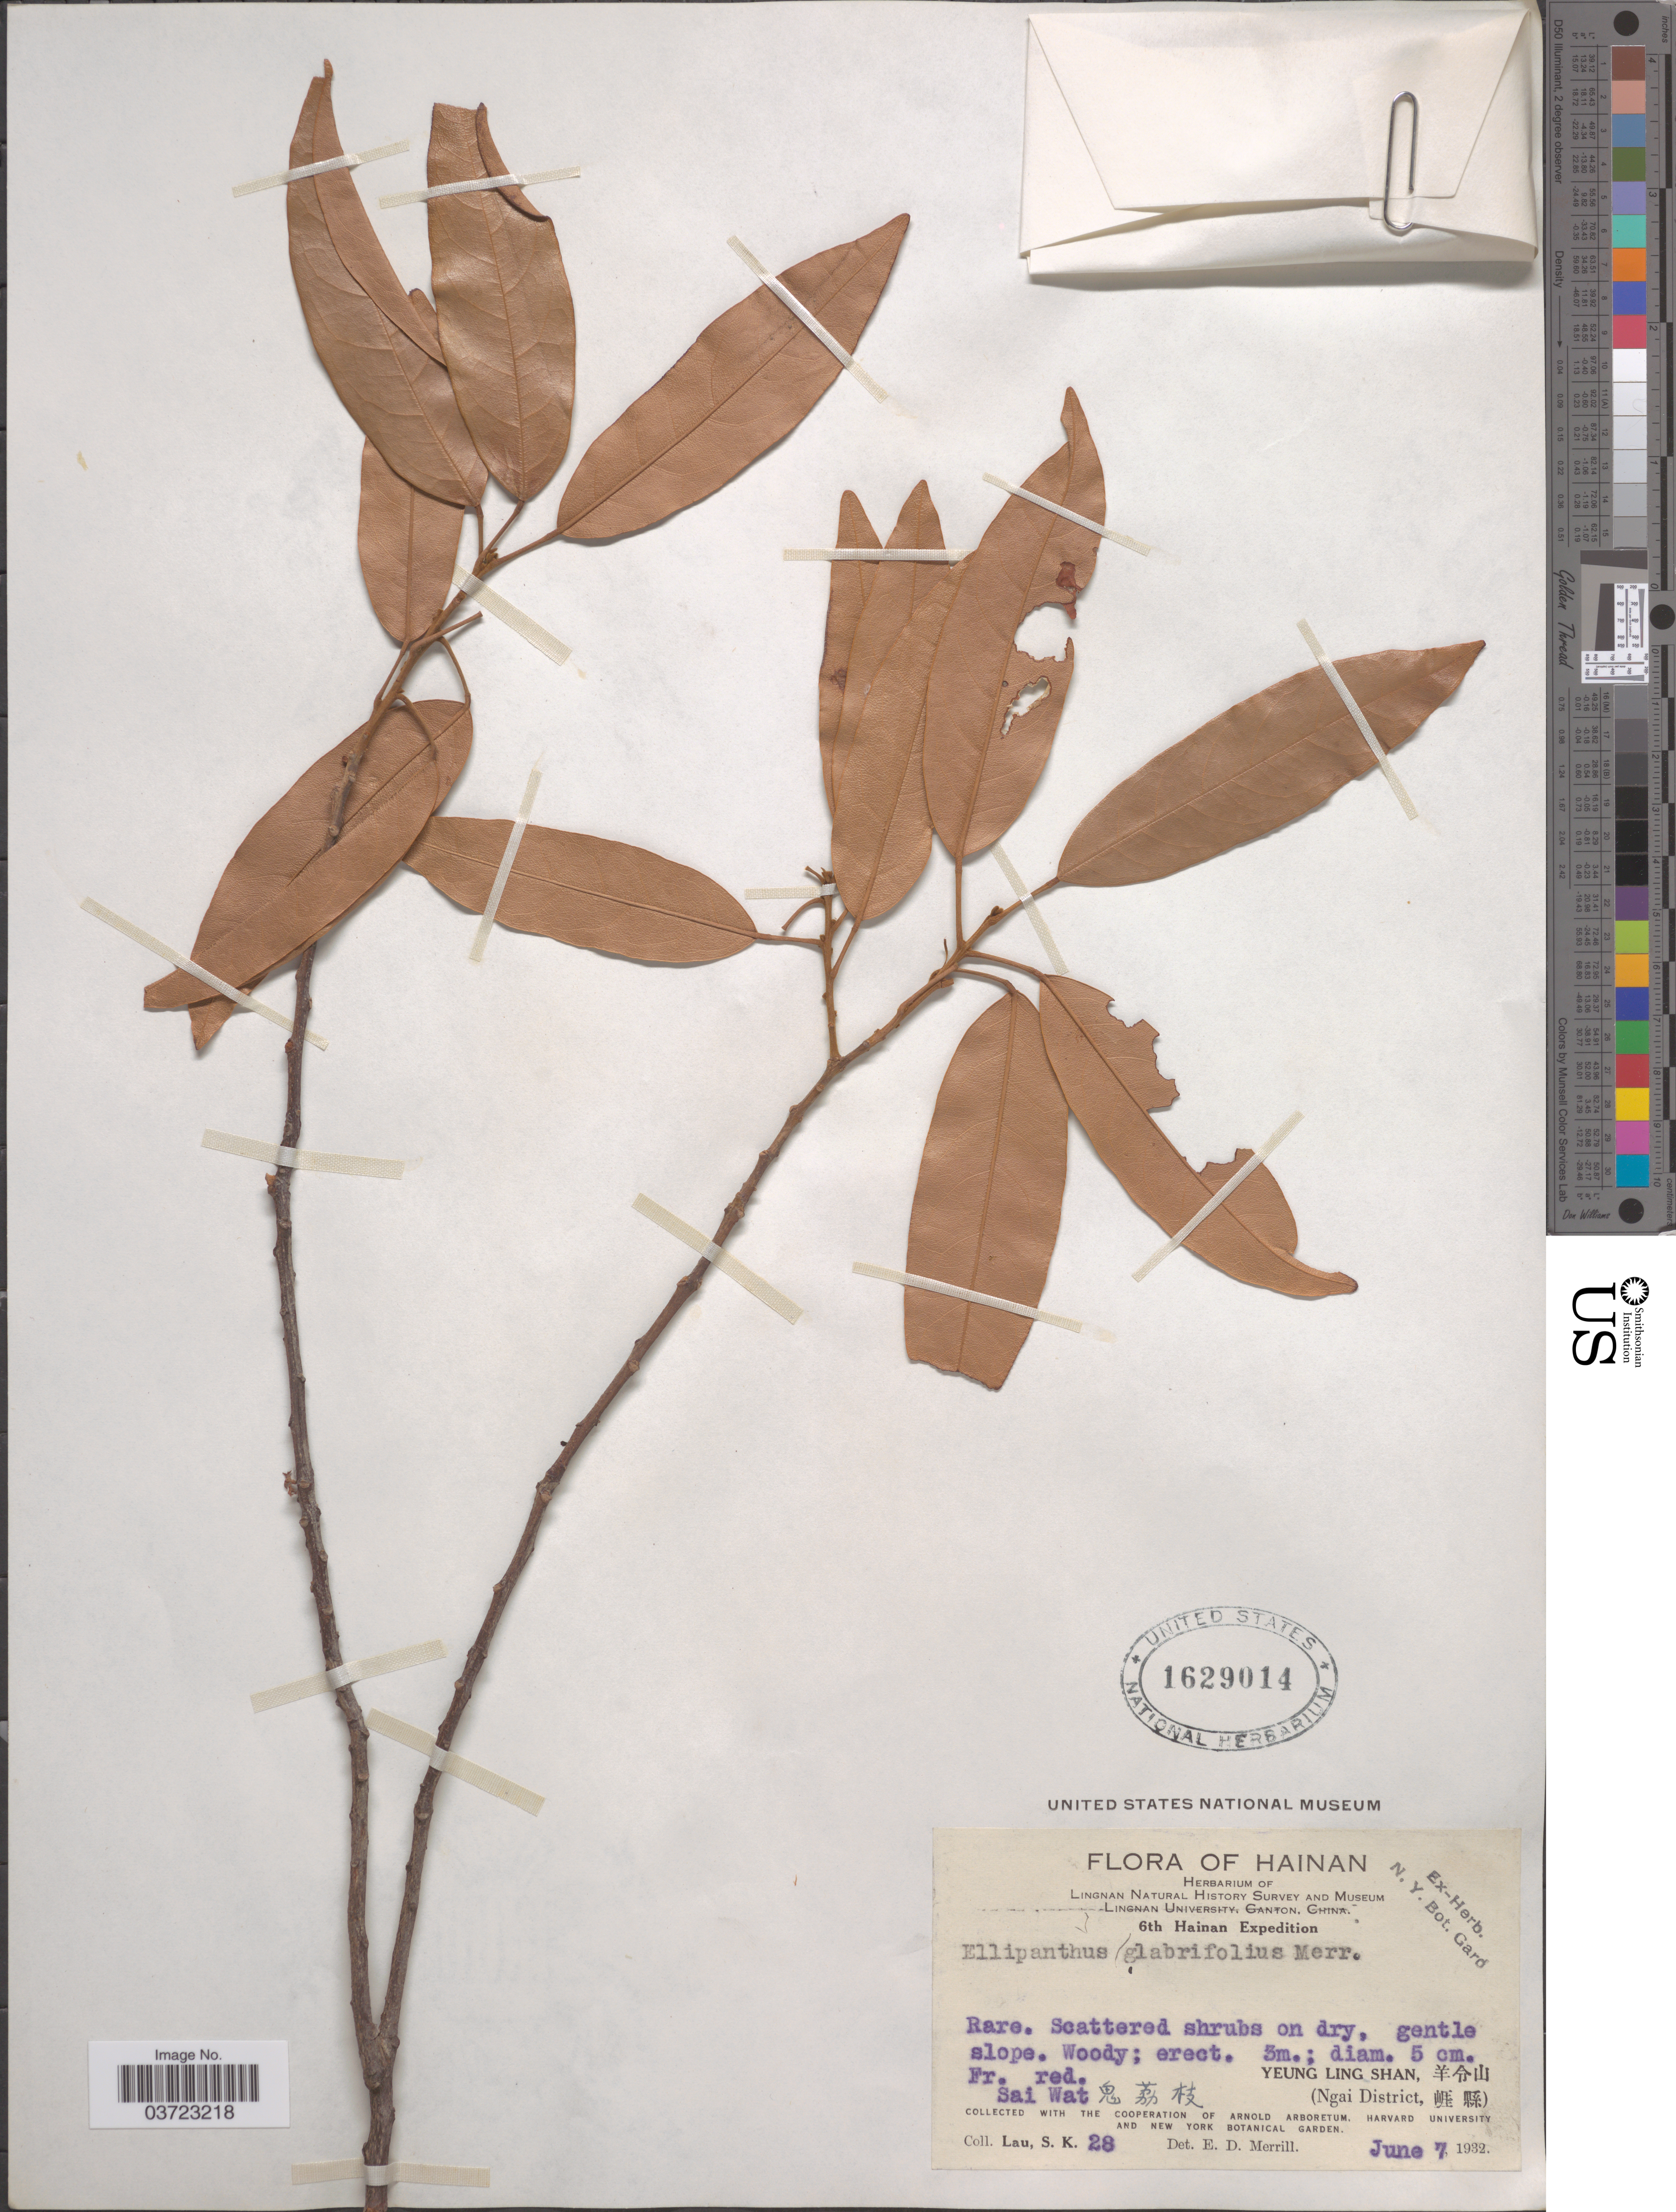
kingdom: Plantae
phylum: Tracheophyta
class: Magnoliopsida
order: Oxalidales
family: Connaraceae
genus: Ellipanthus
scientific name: Ellipanthus glabrifolius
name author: Merr.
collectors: S. K. Lau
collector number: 28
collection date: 1932-06-07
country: China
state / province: Hainan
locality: Yeung Ling Shan. (Ngai District).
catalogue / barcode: US 1629014